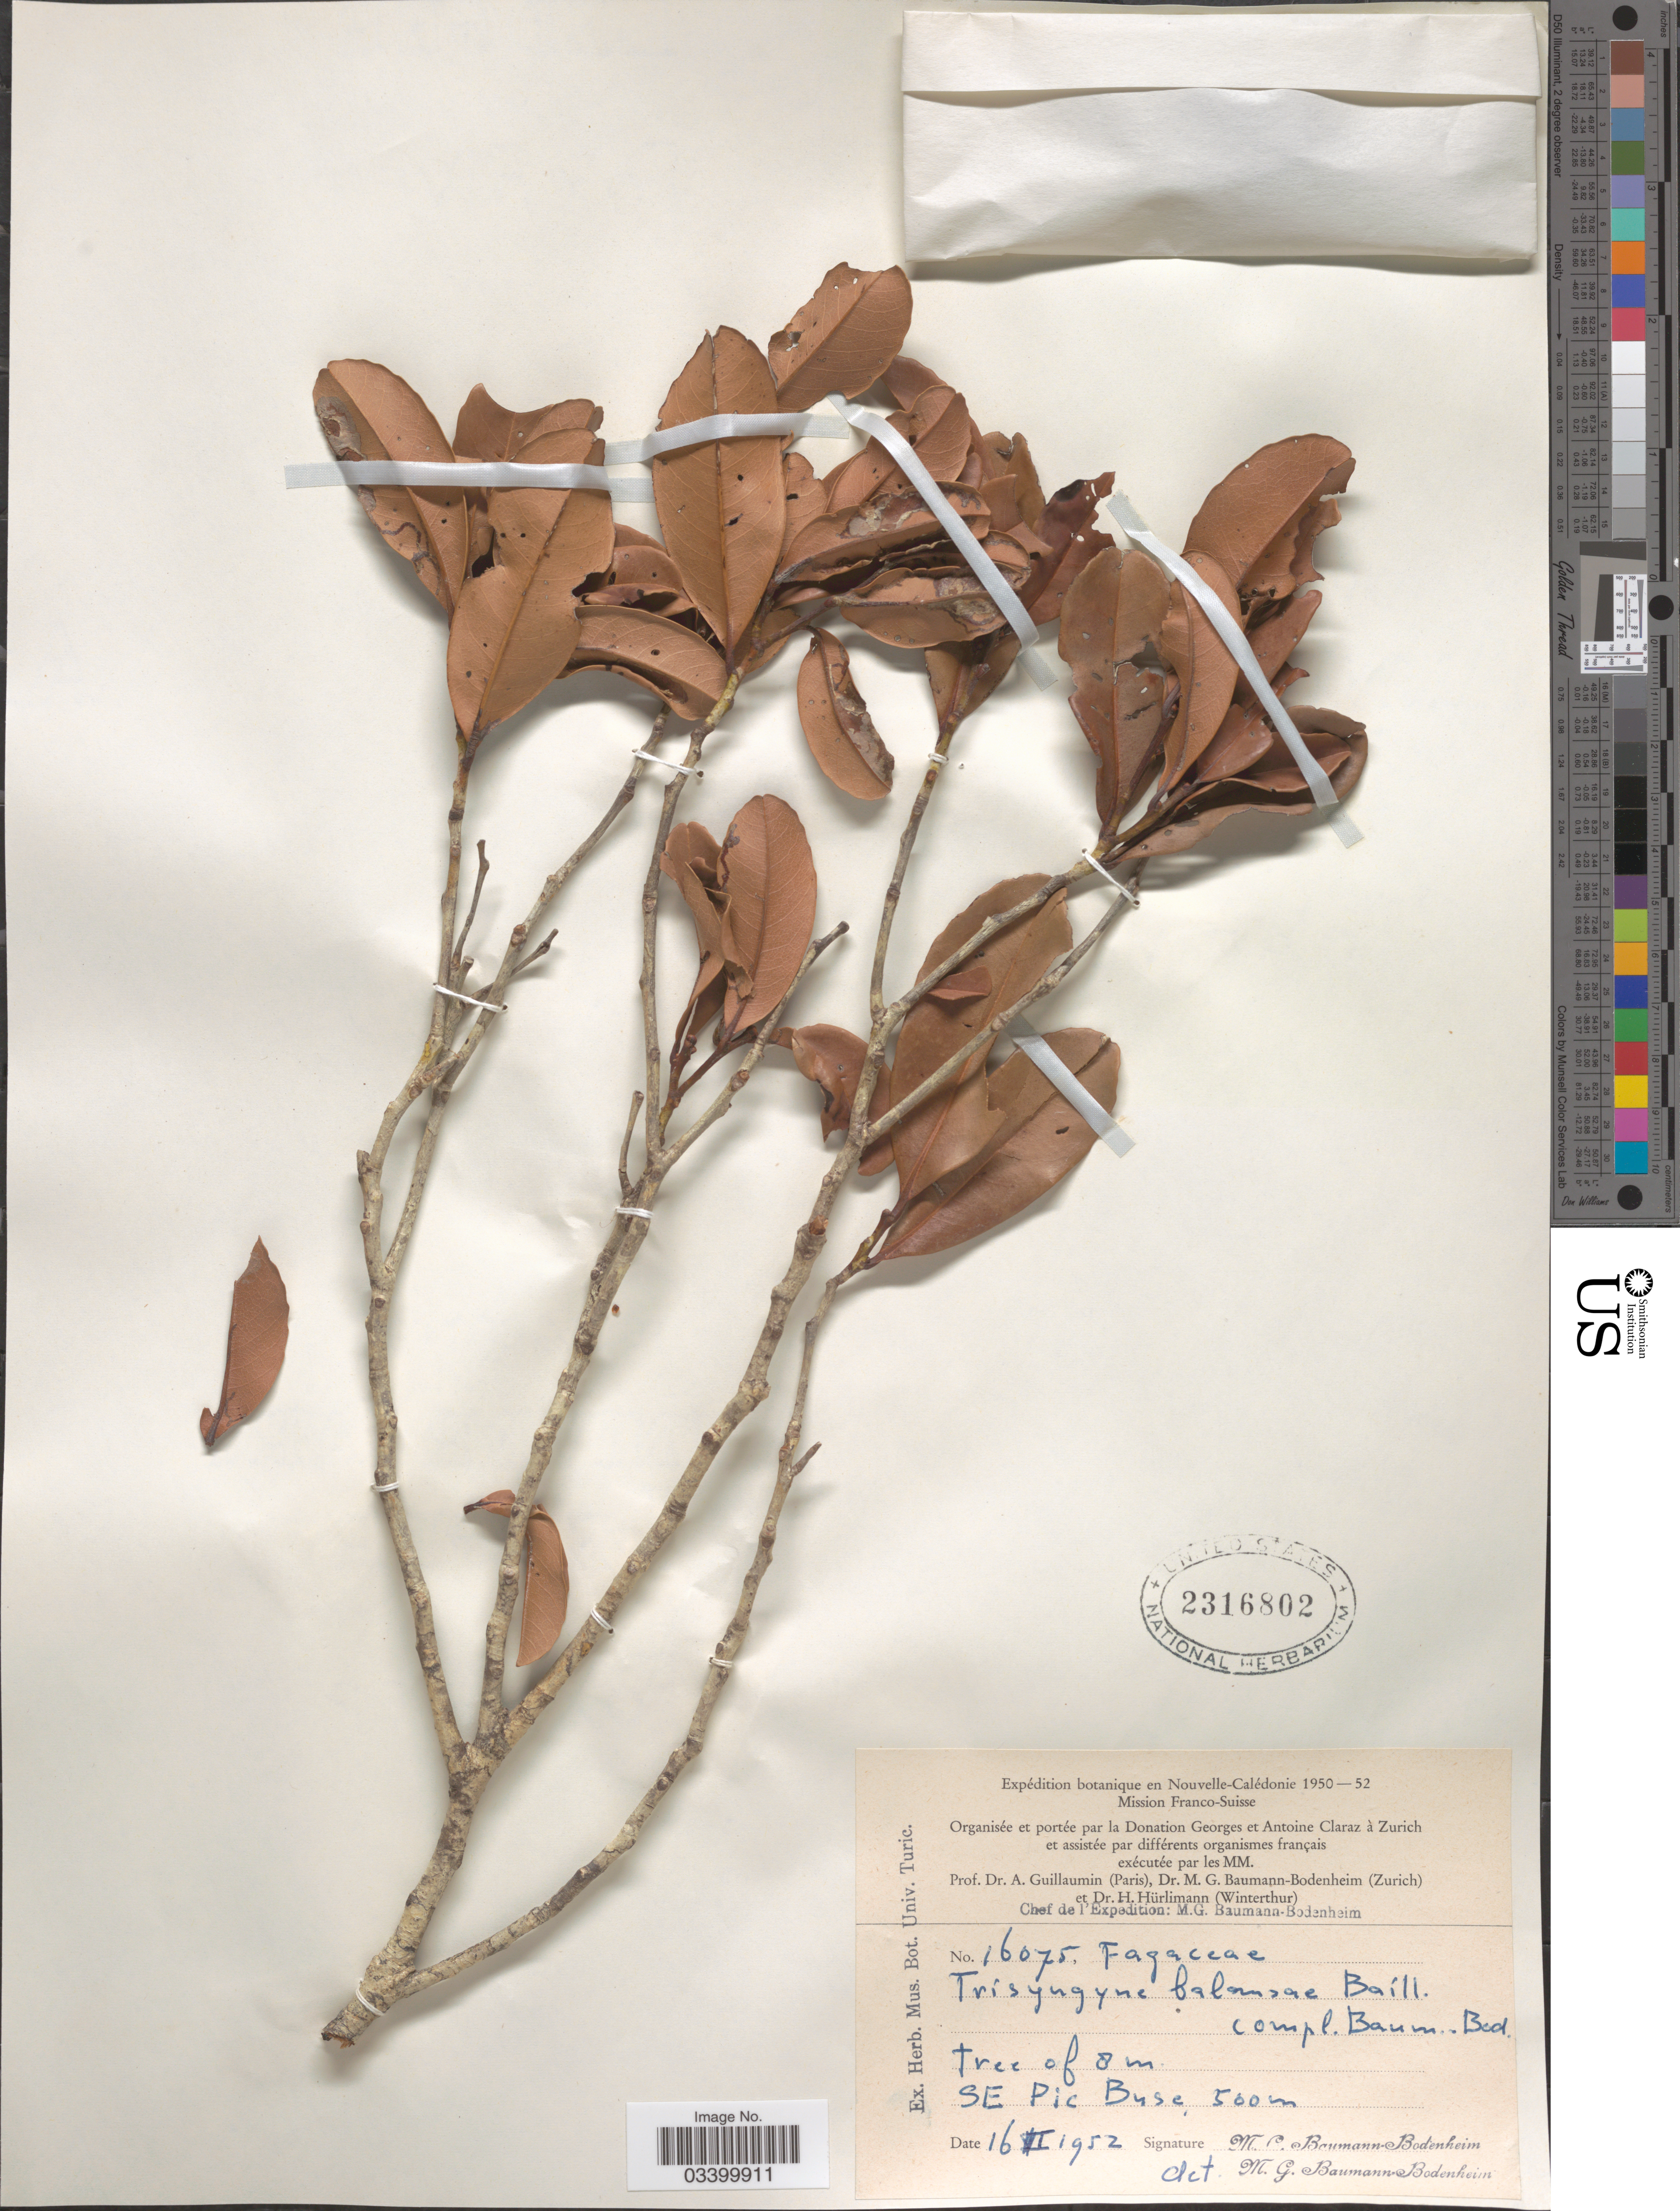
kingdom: Plantae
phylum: Tracheophyta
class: Magnoliopsida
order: Fagales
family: Nothofagaceae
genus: Nothofagus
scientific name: Nothofagus balansae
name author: (Baill.) Steenis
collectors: M. G. Baumann-Bodenheim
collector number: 16075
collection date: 1952-01-16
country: New Caledonia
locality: Nouvelle-Calédonie. SE Pic Buse.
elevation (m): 500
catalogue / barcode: US 2316802